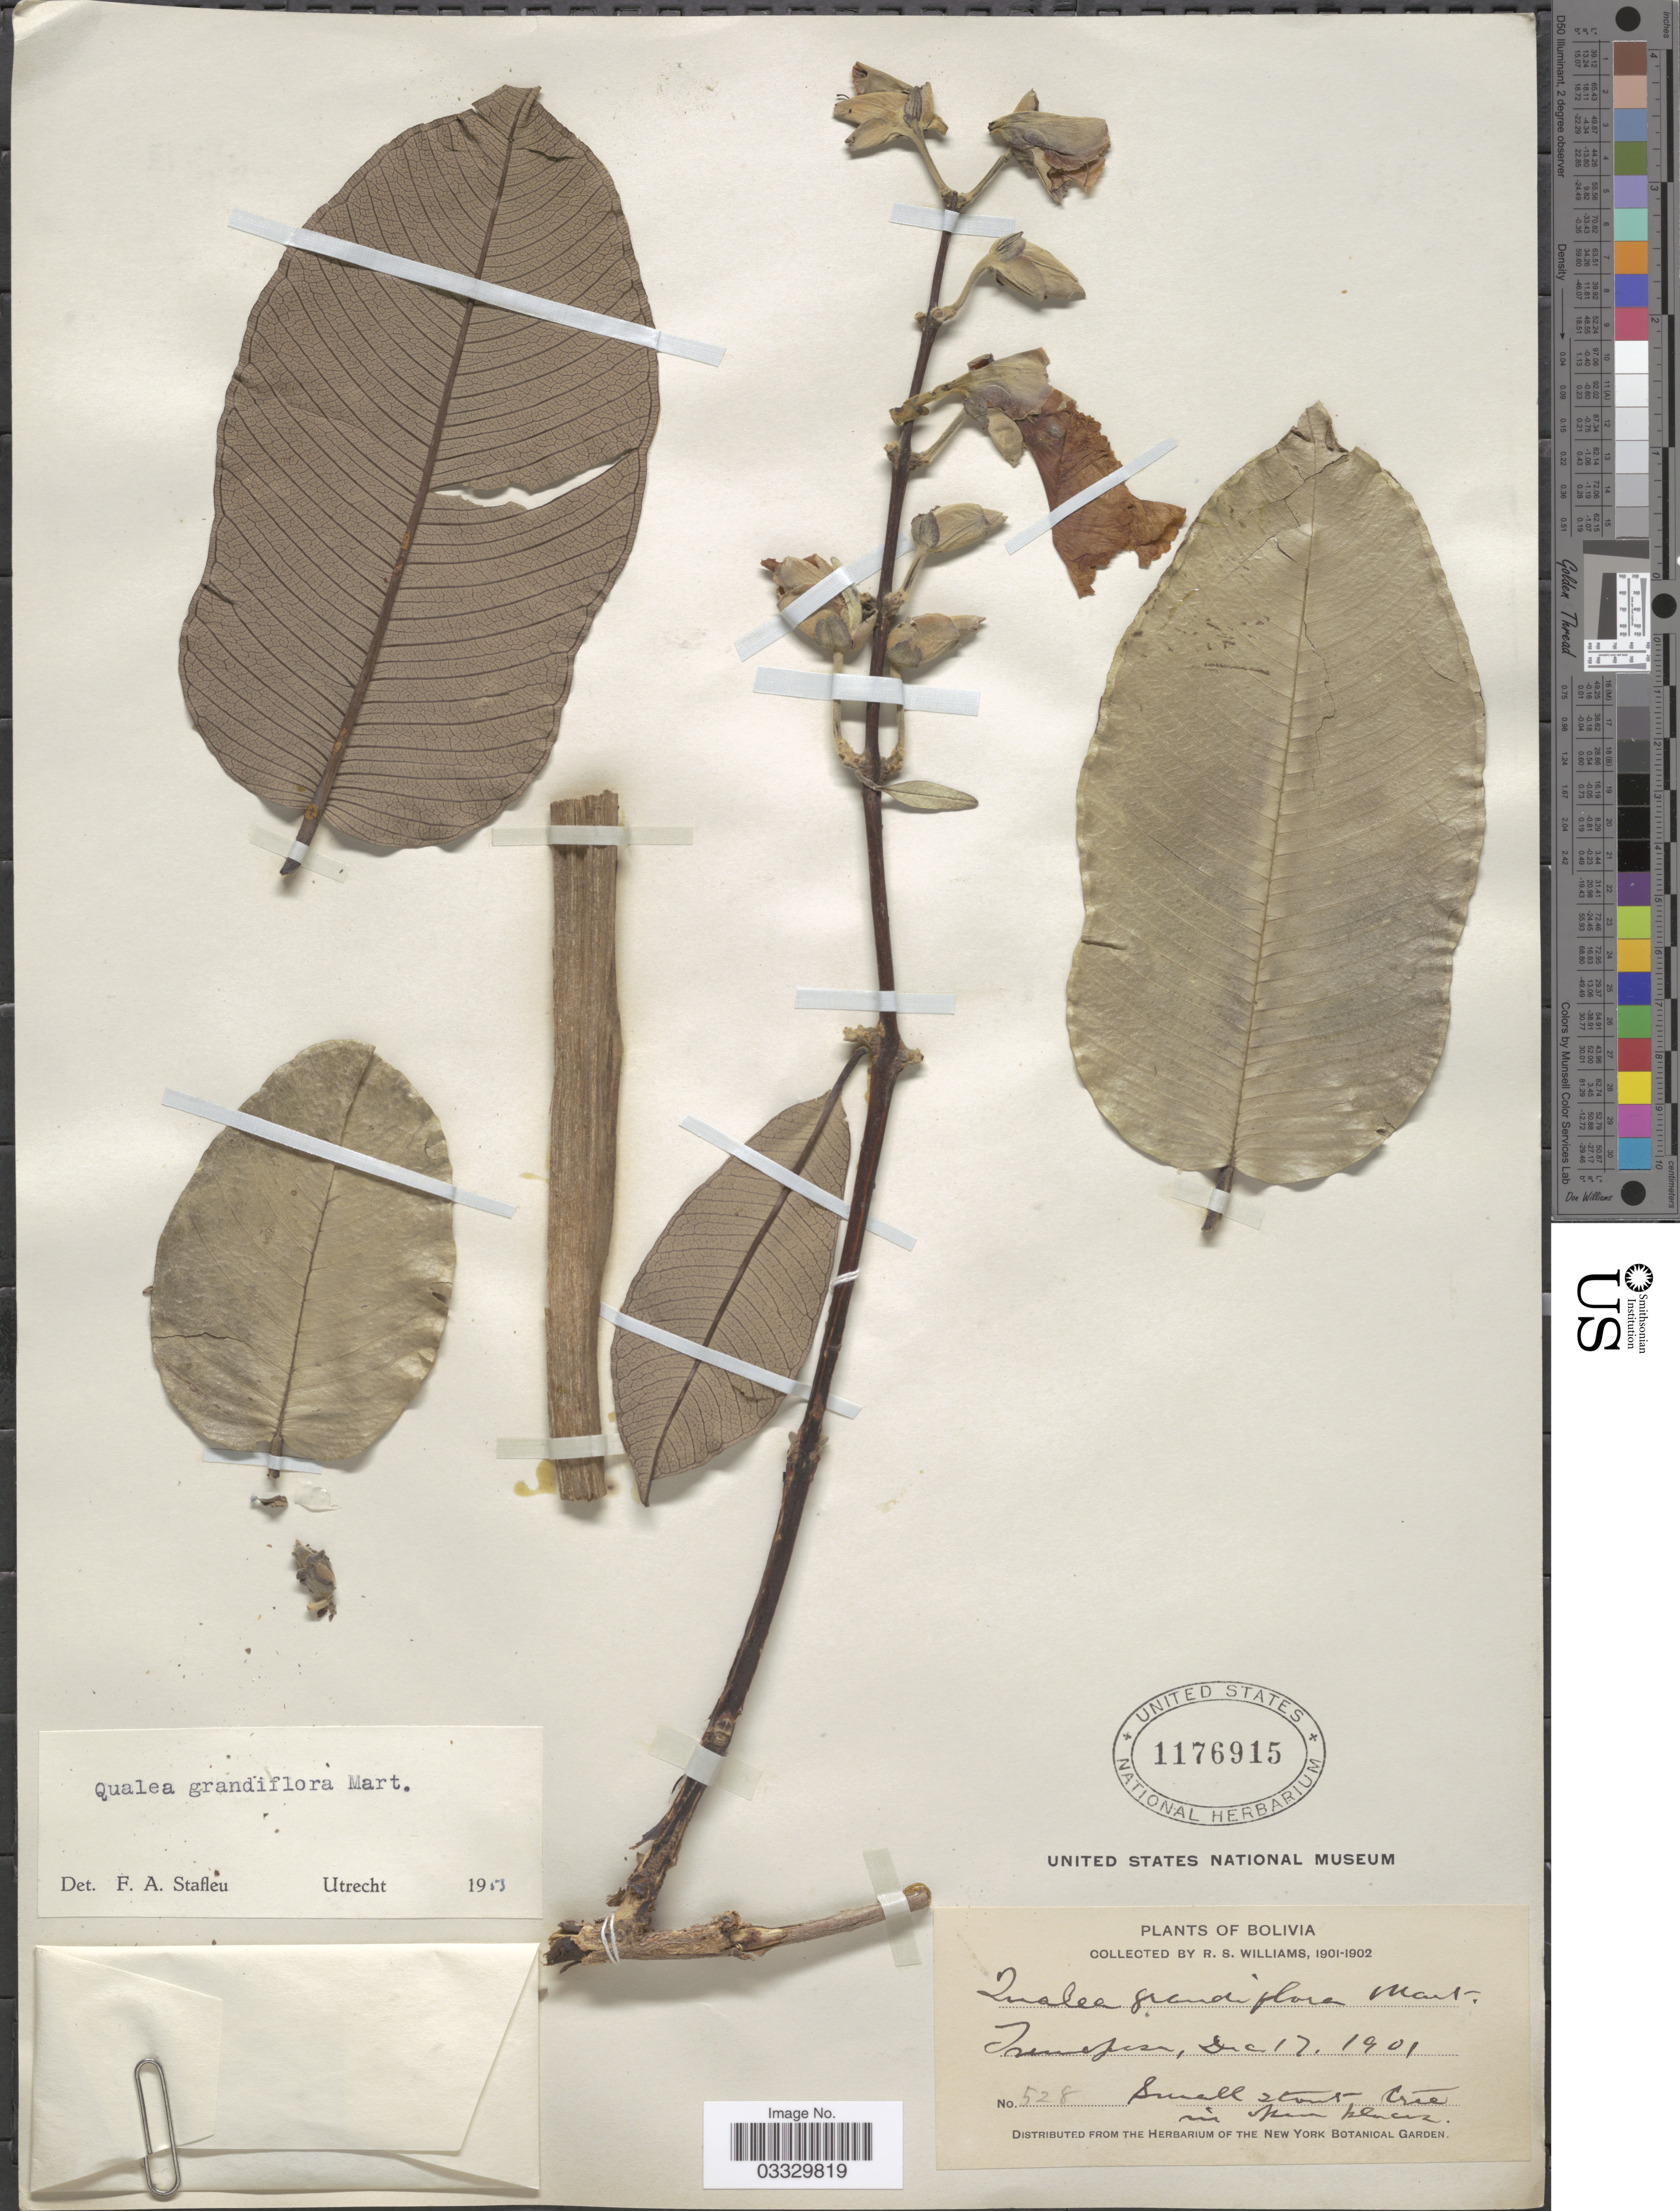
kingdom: Plantae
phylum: Tracheophyta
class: Magnoliopsida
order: Myrtales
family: Vochysiaceae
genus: Qualea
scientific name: Qualea grandiflora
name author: Mart.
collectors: R. S. Williams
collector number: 528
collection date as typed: Dec. 17, 1901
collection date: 1901-12-17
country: Bolivia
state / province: La Paz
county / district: Iturralde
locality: Tumupasa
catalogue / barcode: US 1176915